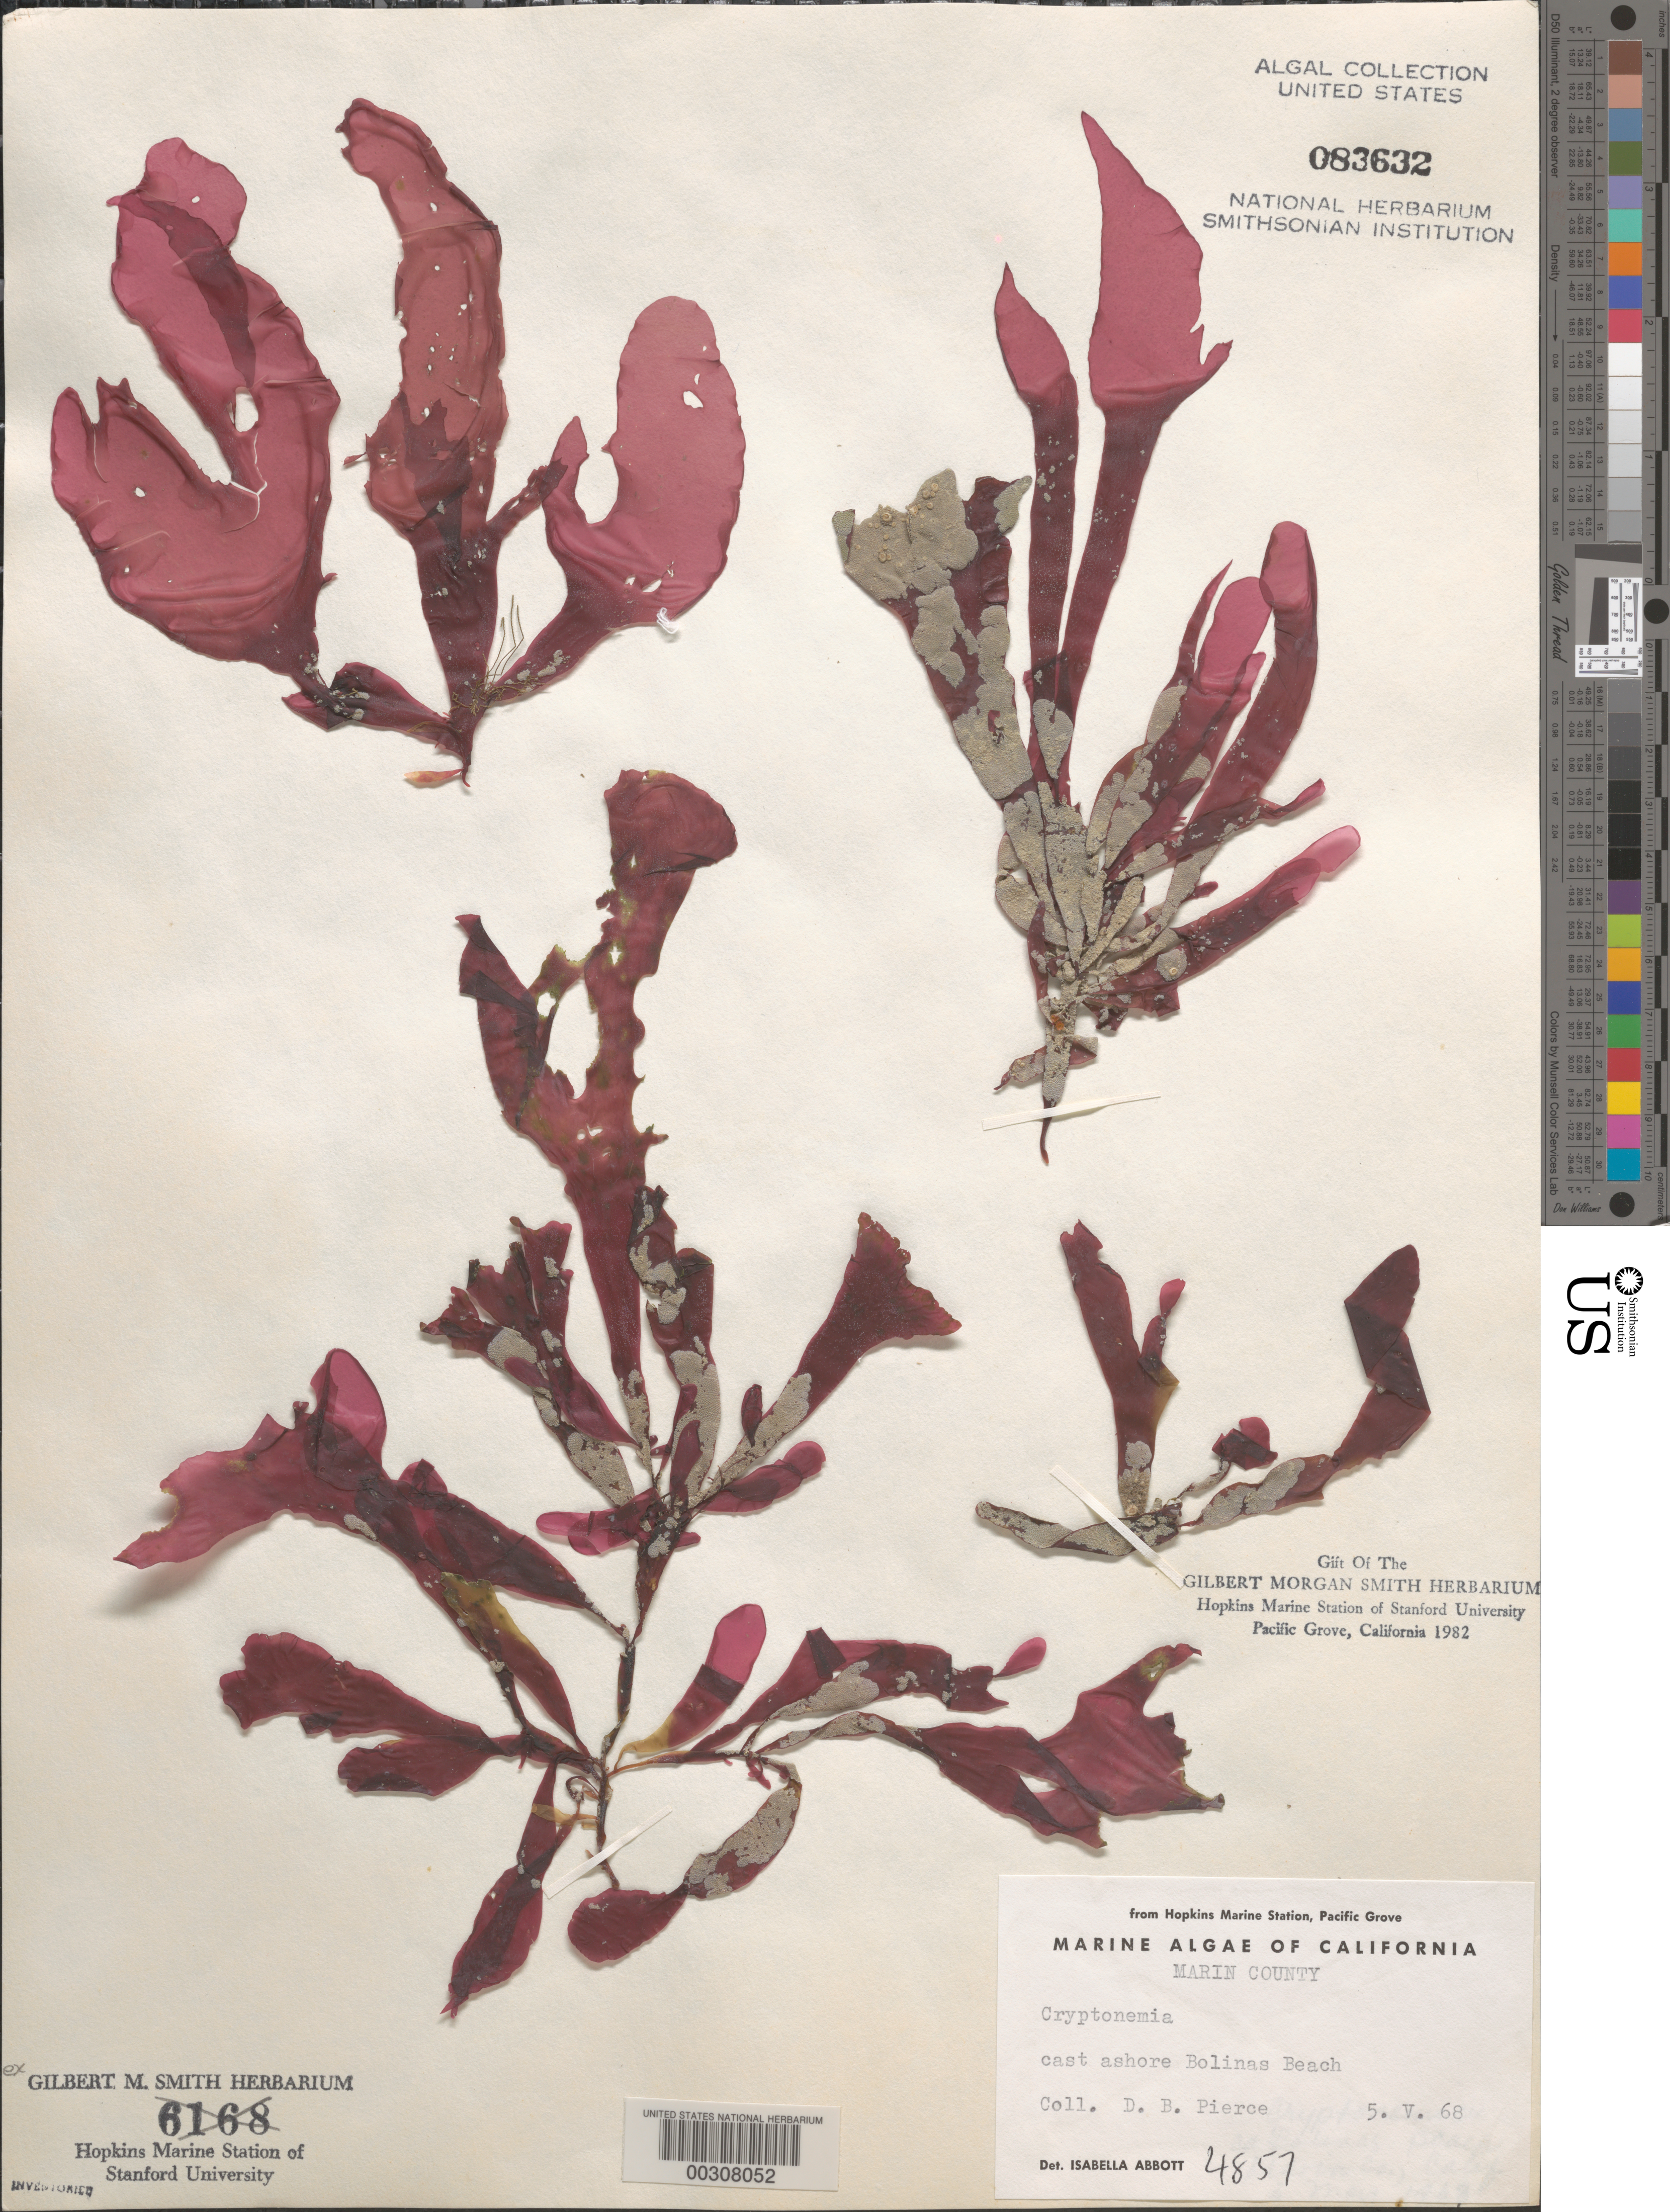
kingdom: Plantae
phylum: Rhodophyta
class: Florideophyceae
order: Halymeniales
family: Halymeniaceae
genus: Cryptonemia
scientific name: Cryptonemia sp.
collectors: D. Pierce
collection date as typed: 5 May 68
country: United States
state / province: California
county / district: Marin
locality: Marin County. Cast ashore Bolinas Beach.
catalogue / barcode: US 83632